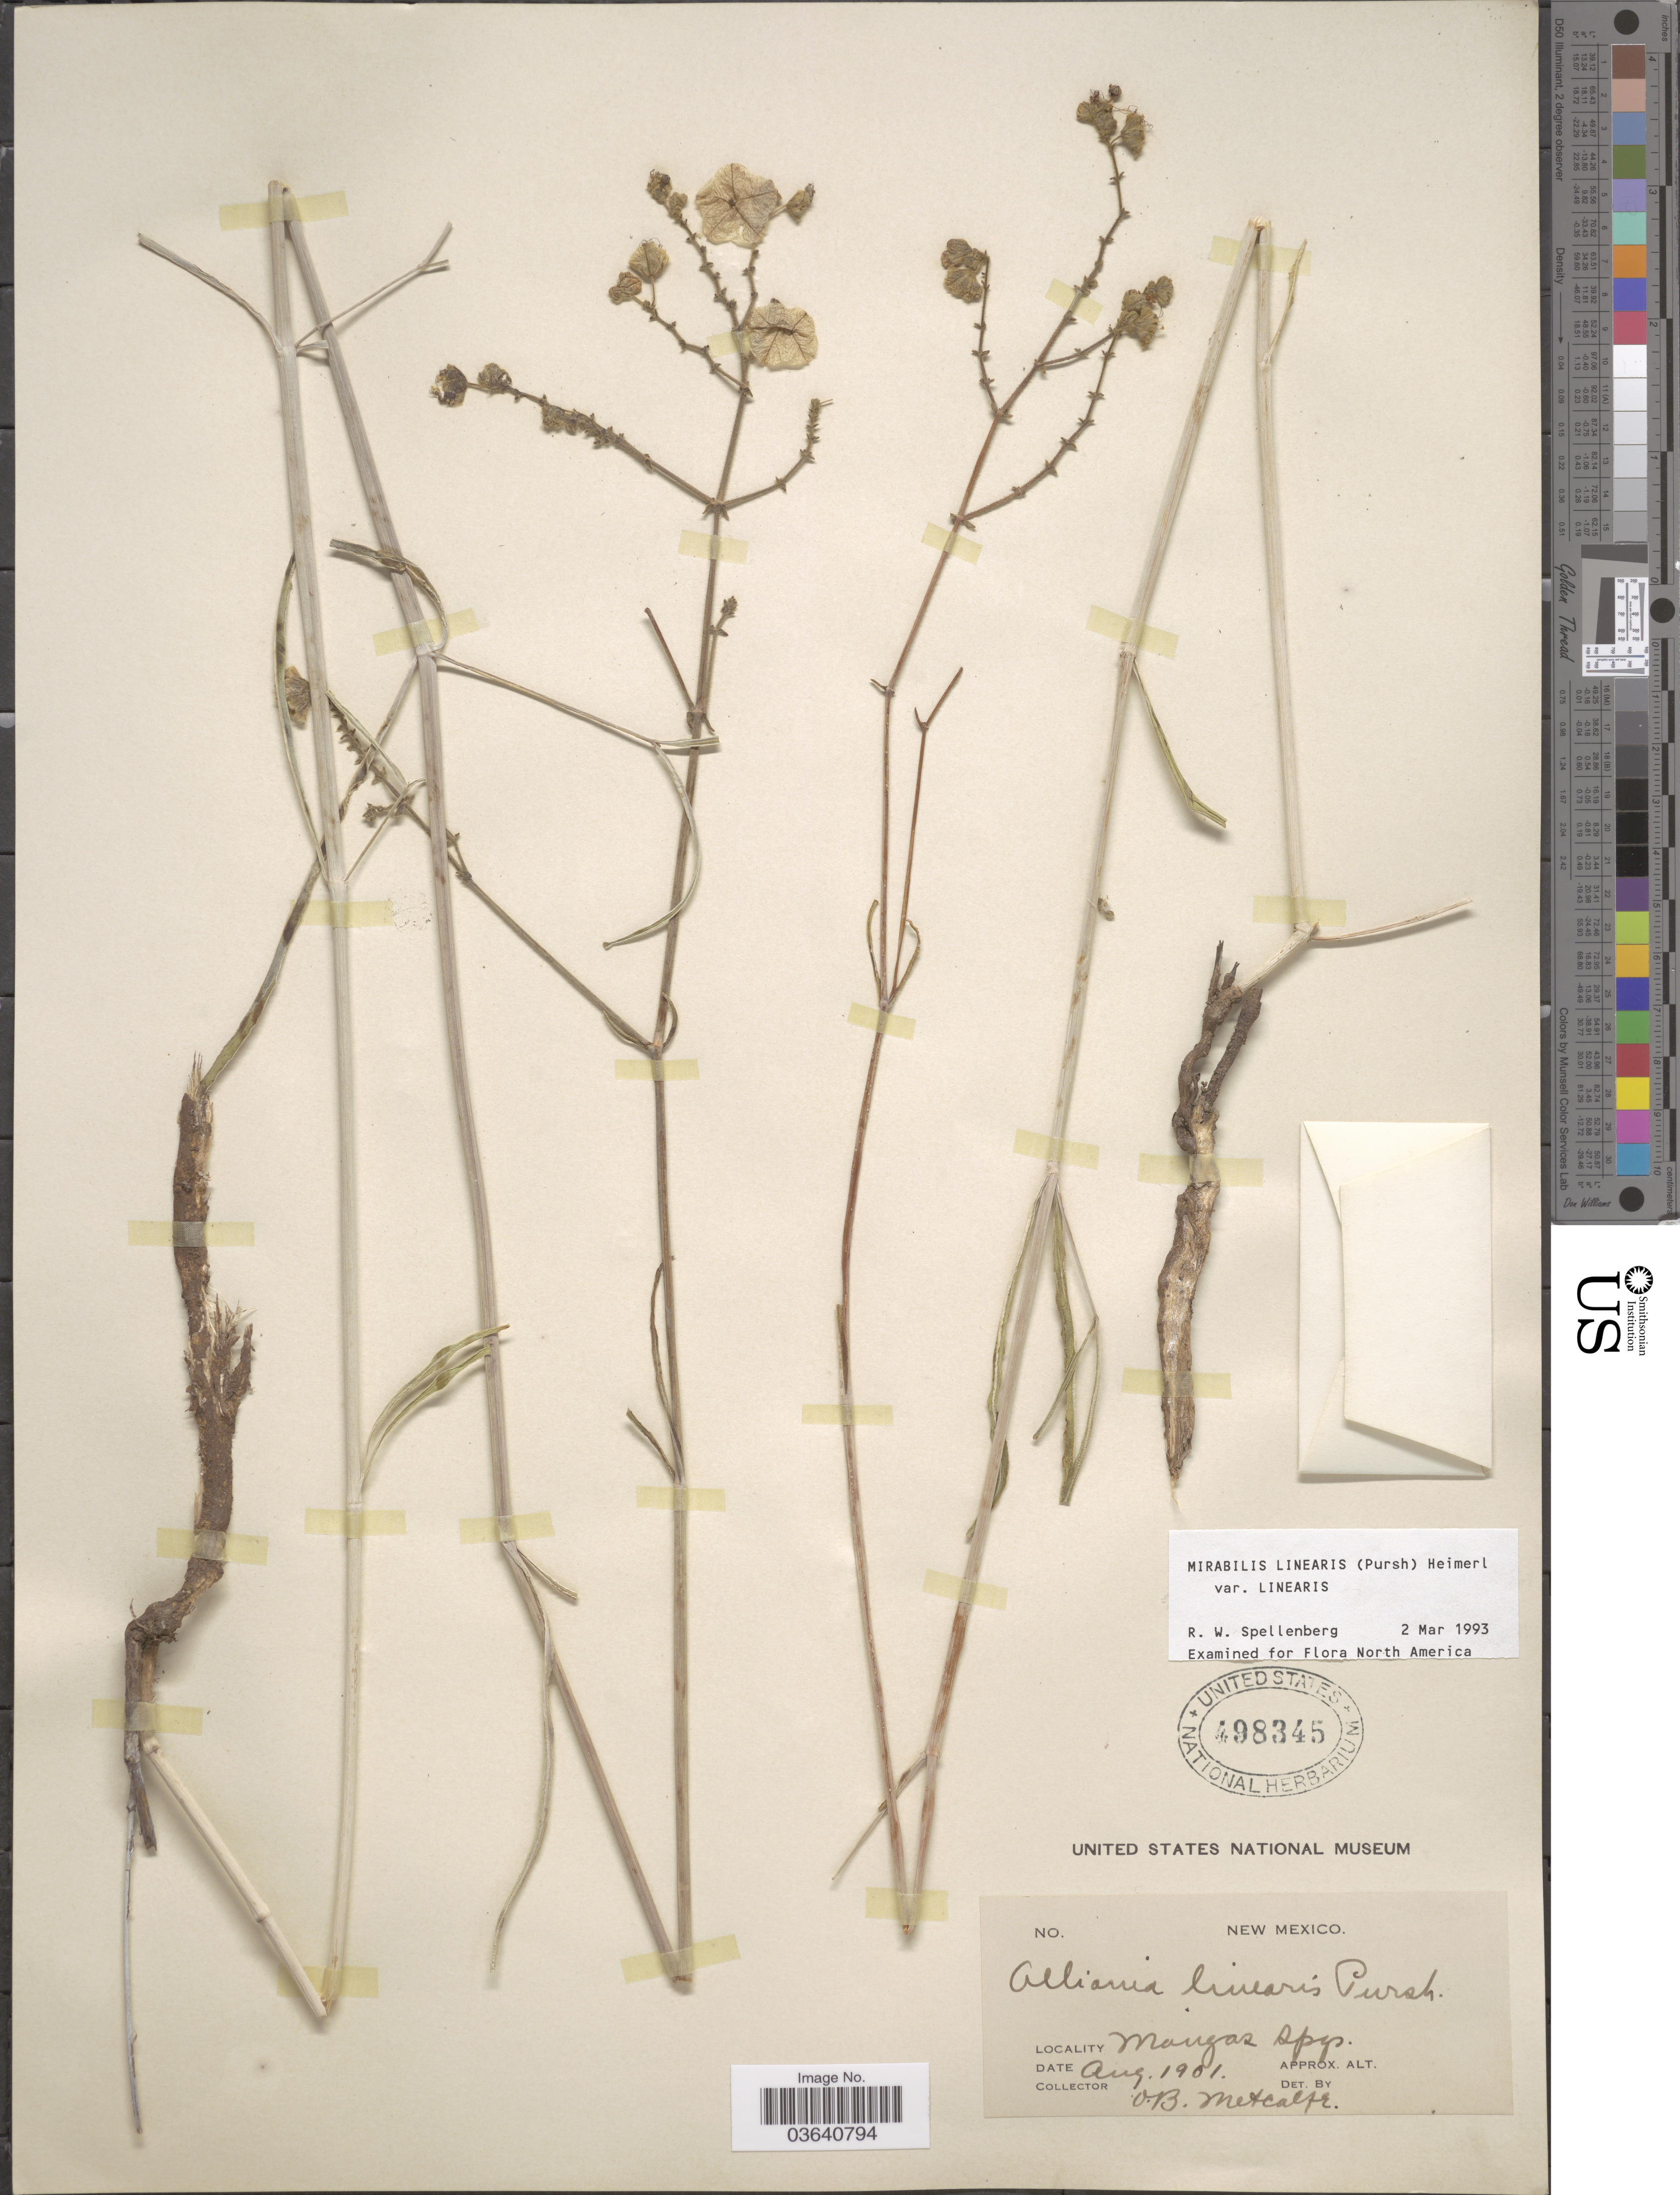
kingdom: Plantae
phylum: Tracheophyta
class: Magnoliopsida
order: Caryophyllales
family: Nyctaginaceae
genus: Mirabilis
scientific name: Mirabilis linearis var. linearis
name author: (Pursh) Heimerl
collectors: O. B. Metcalfe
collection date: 1901-08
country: United States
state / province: New Mexico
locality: Mangas Spgs.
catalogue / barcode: US 498345